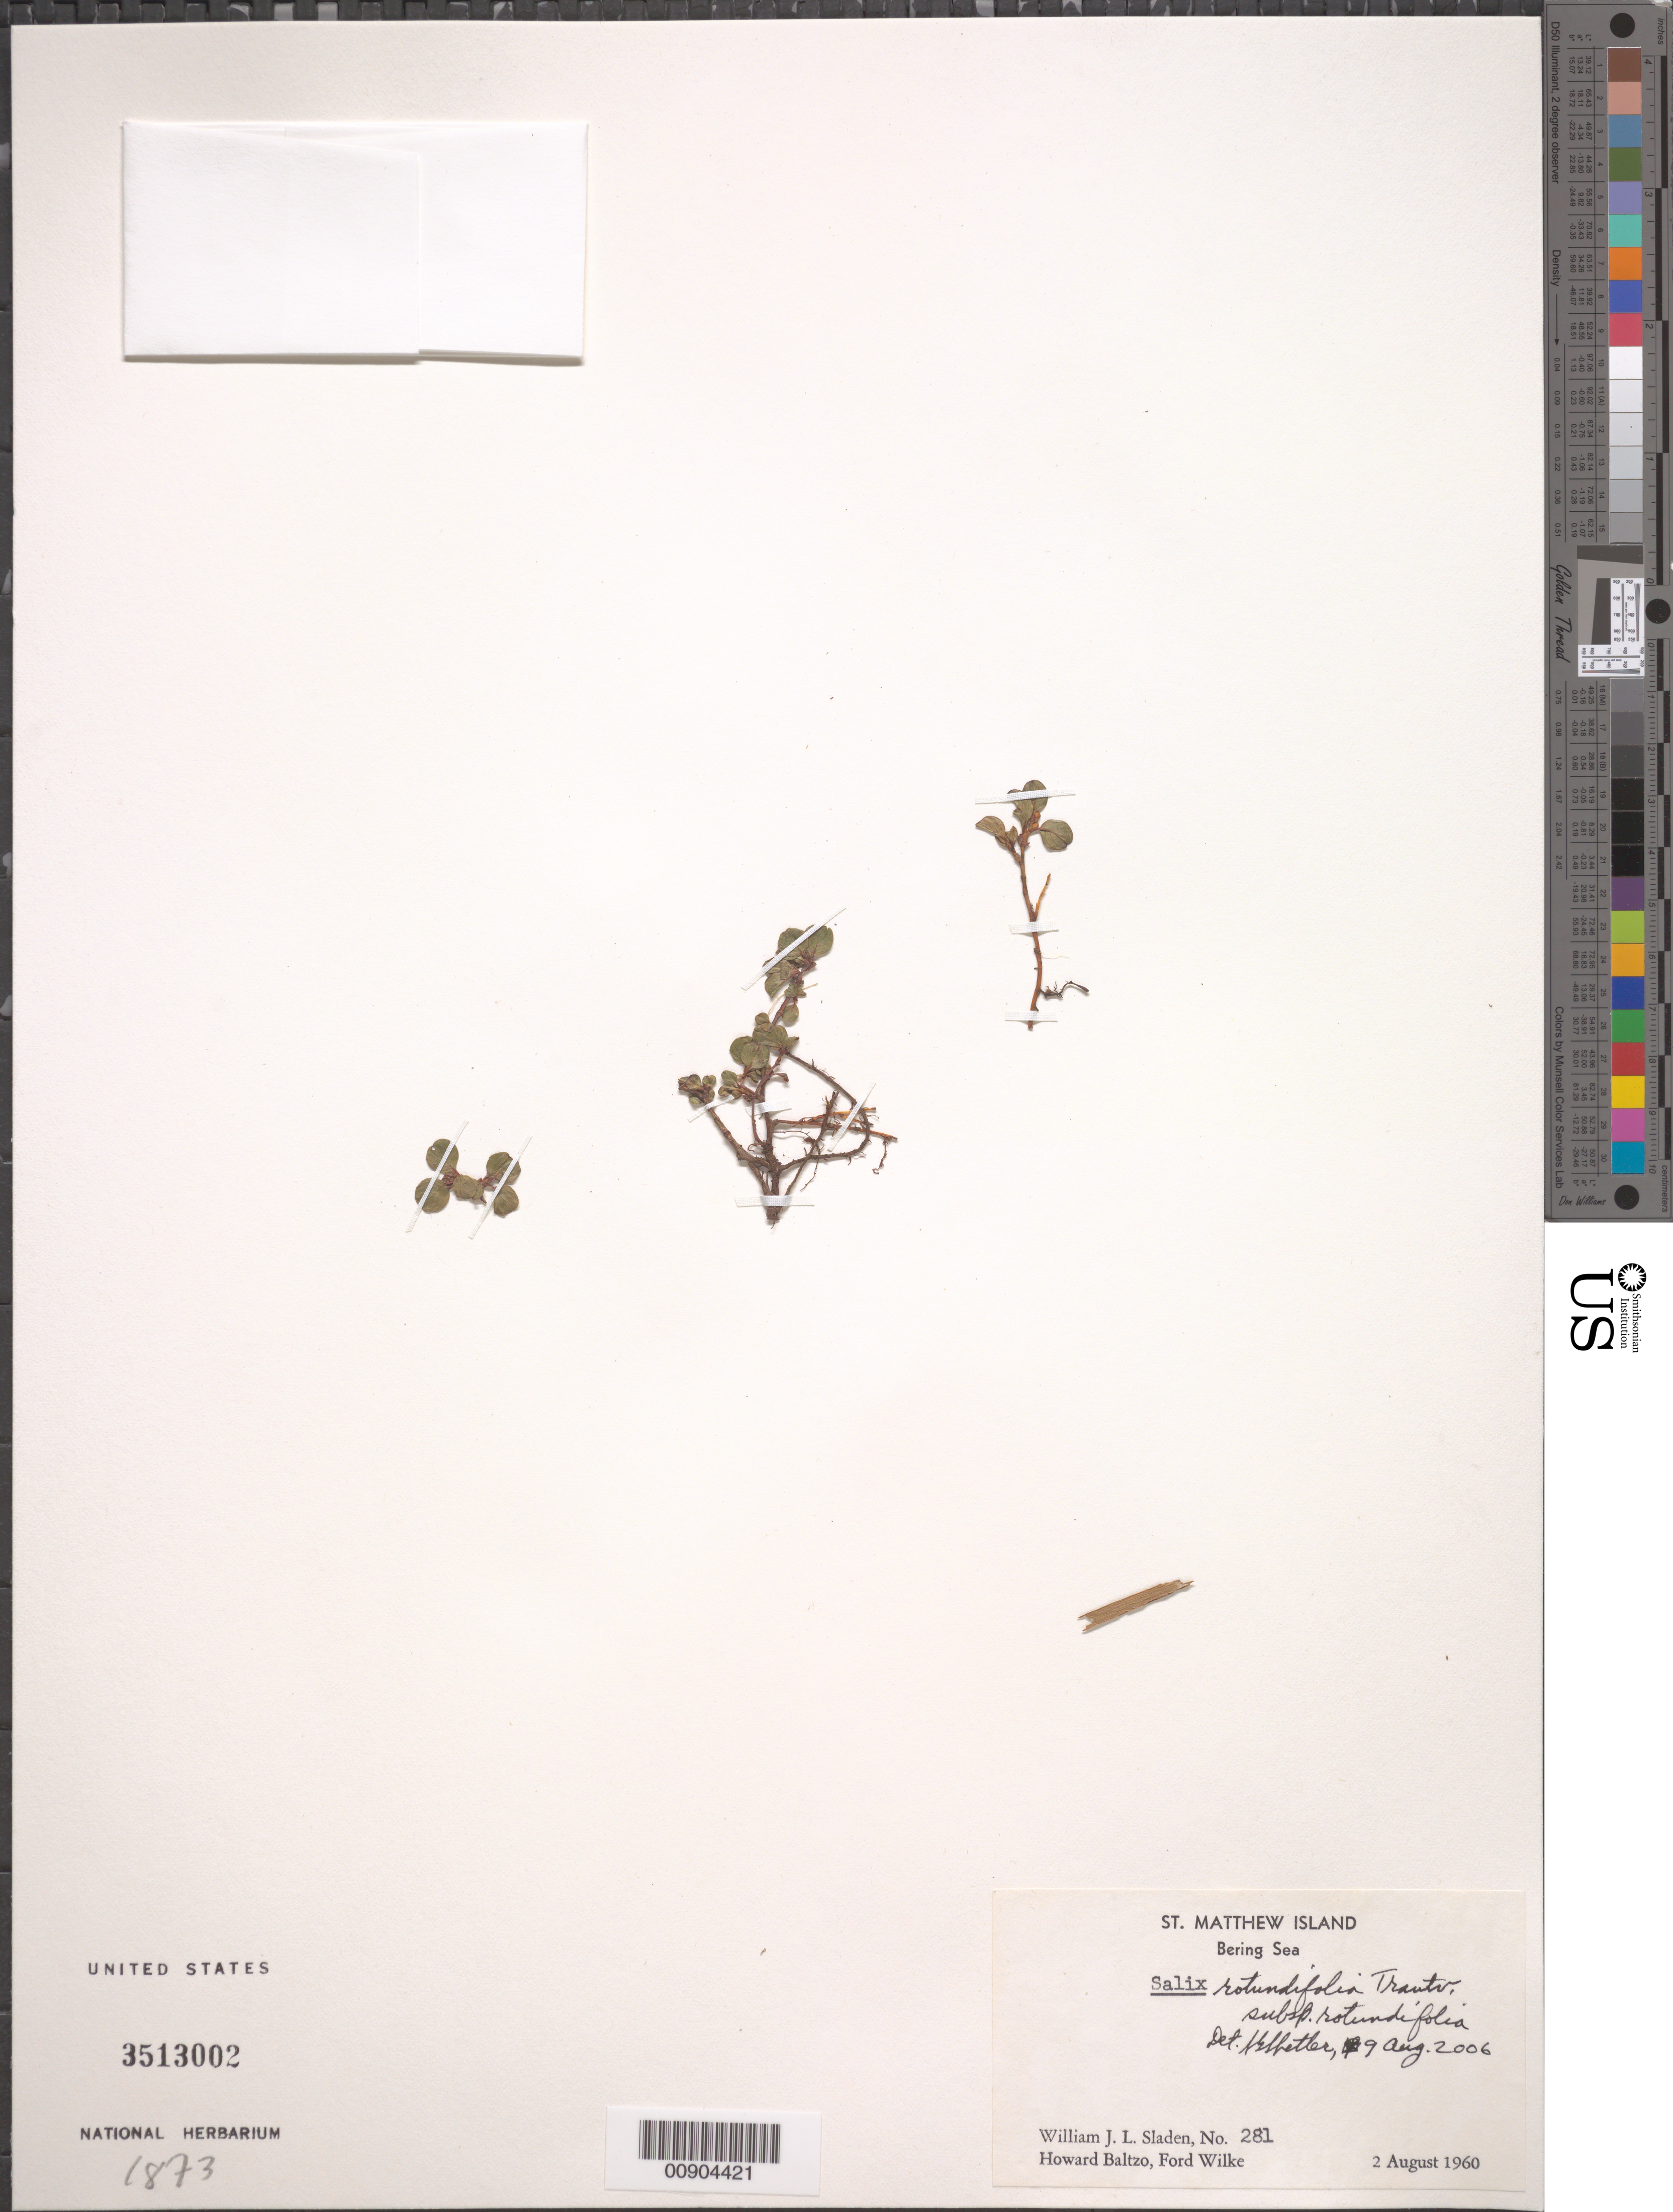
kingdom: Plantae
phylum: Tracheophyta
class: Magnoliopsida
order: Malpighiales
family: Salicaceae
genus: Salix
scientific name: Salix rotundifolia subsp. rotundifolia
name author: Trautv.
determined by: Shetler, Stanwyn G., (US), NMNH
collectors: W. Sladen, H. Baltzo & F. Wilke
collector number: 281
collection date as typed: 02 Aug 1960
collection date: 1960-08-02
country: United States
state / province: Alaska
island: St. Matthew Island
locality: St. Matthew Island, Bering Sea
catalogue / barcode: US 3513002